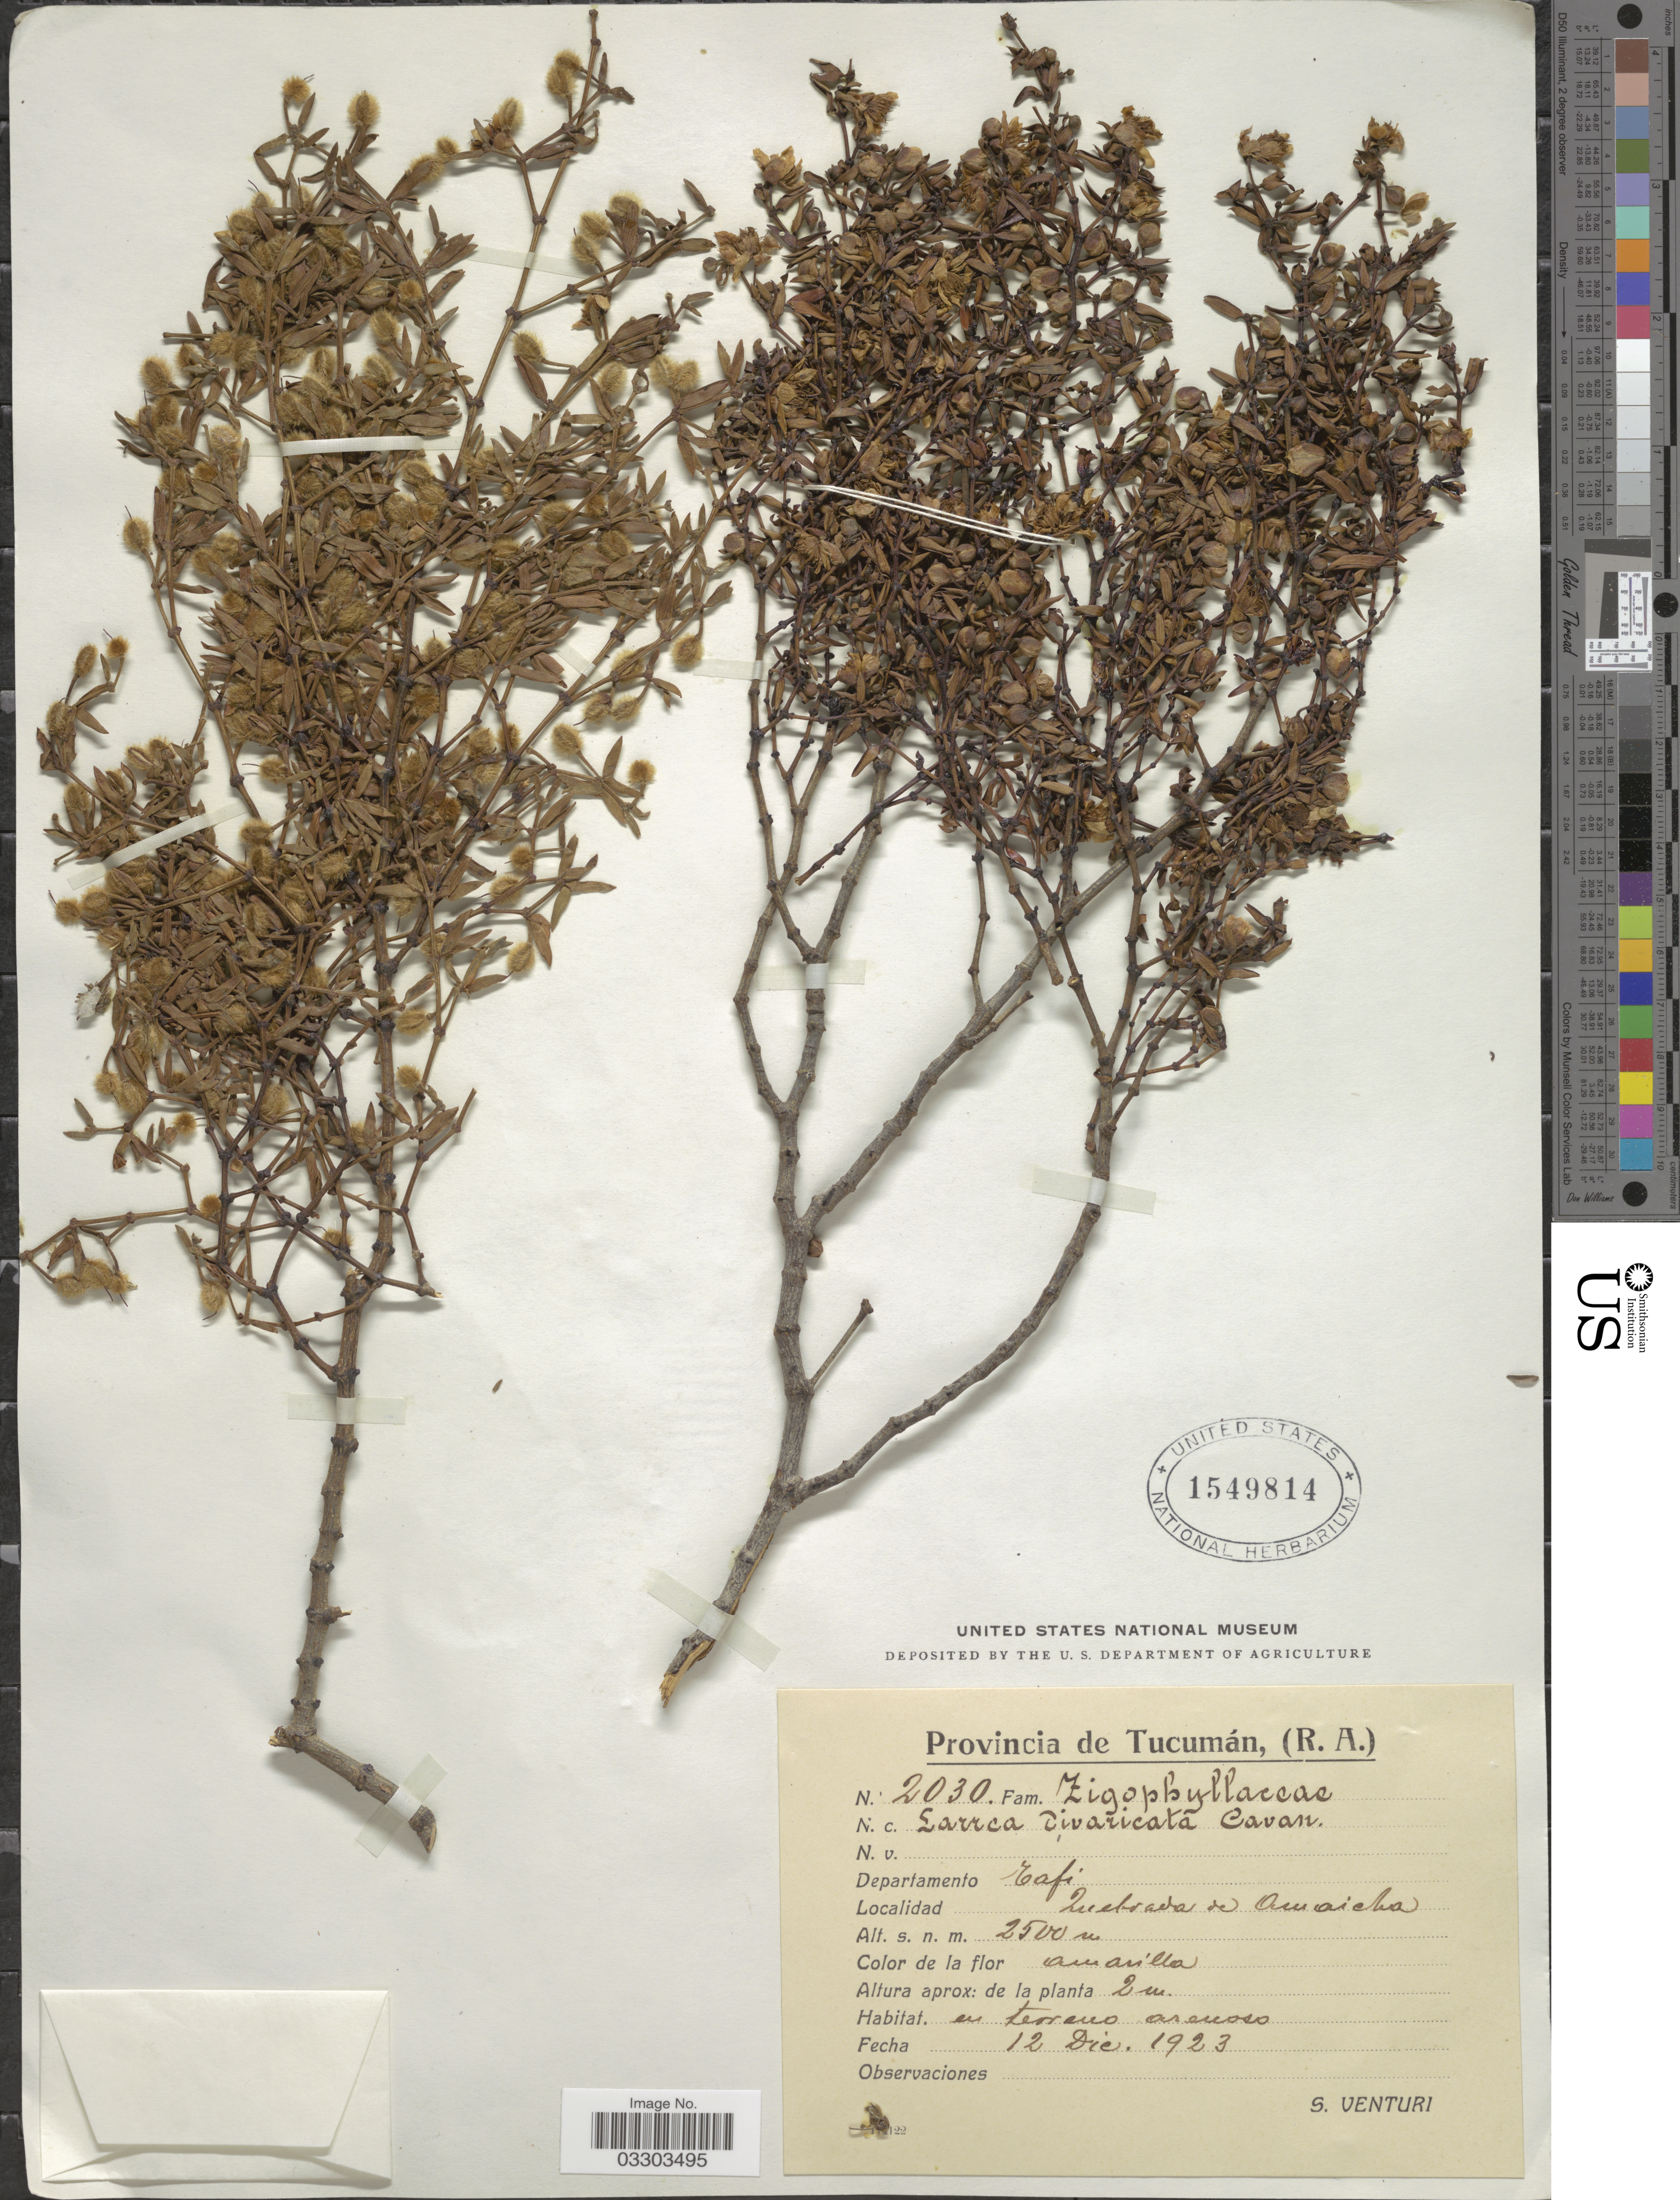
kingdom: Plantae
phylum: Tracheophyta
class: Magnoliopsida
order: Zygophyllales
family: Zygophyllaceae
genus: Larrea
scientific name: Larrea divaricata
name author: Cav.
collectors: S. Venturi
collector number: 2030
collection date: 1923-12-12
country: Argentina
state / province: Tucuman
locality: Departamento Tafi. Quebrada de Amaicha.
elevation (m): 2500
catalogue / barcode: US 1549814